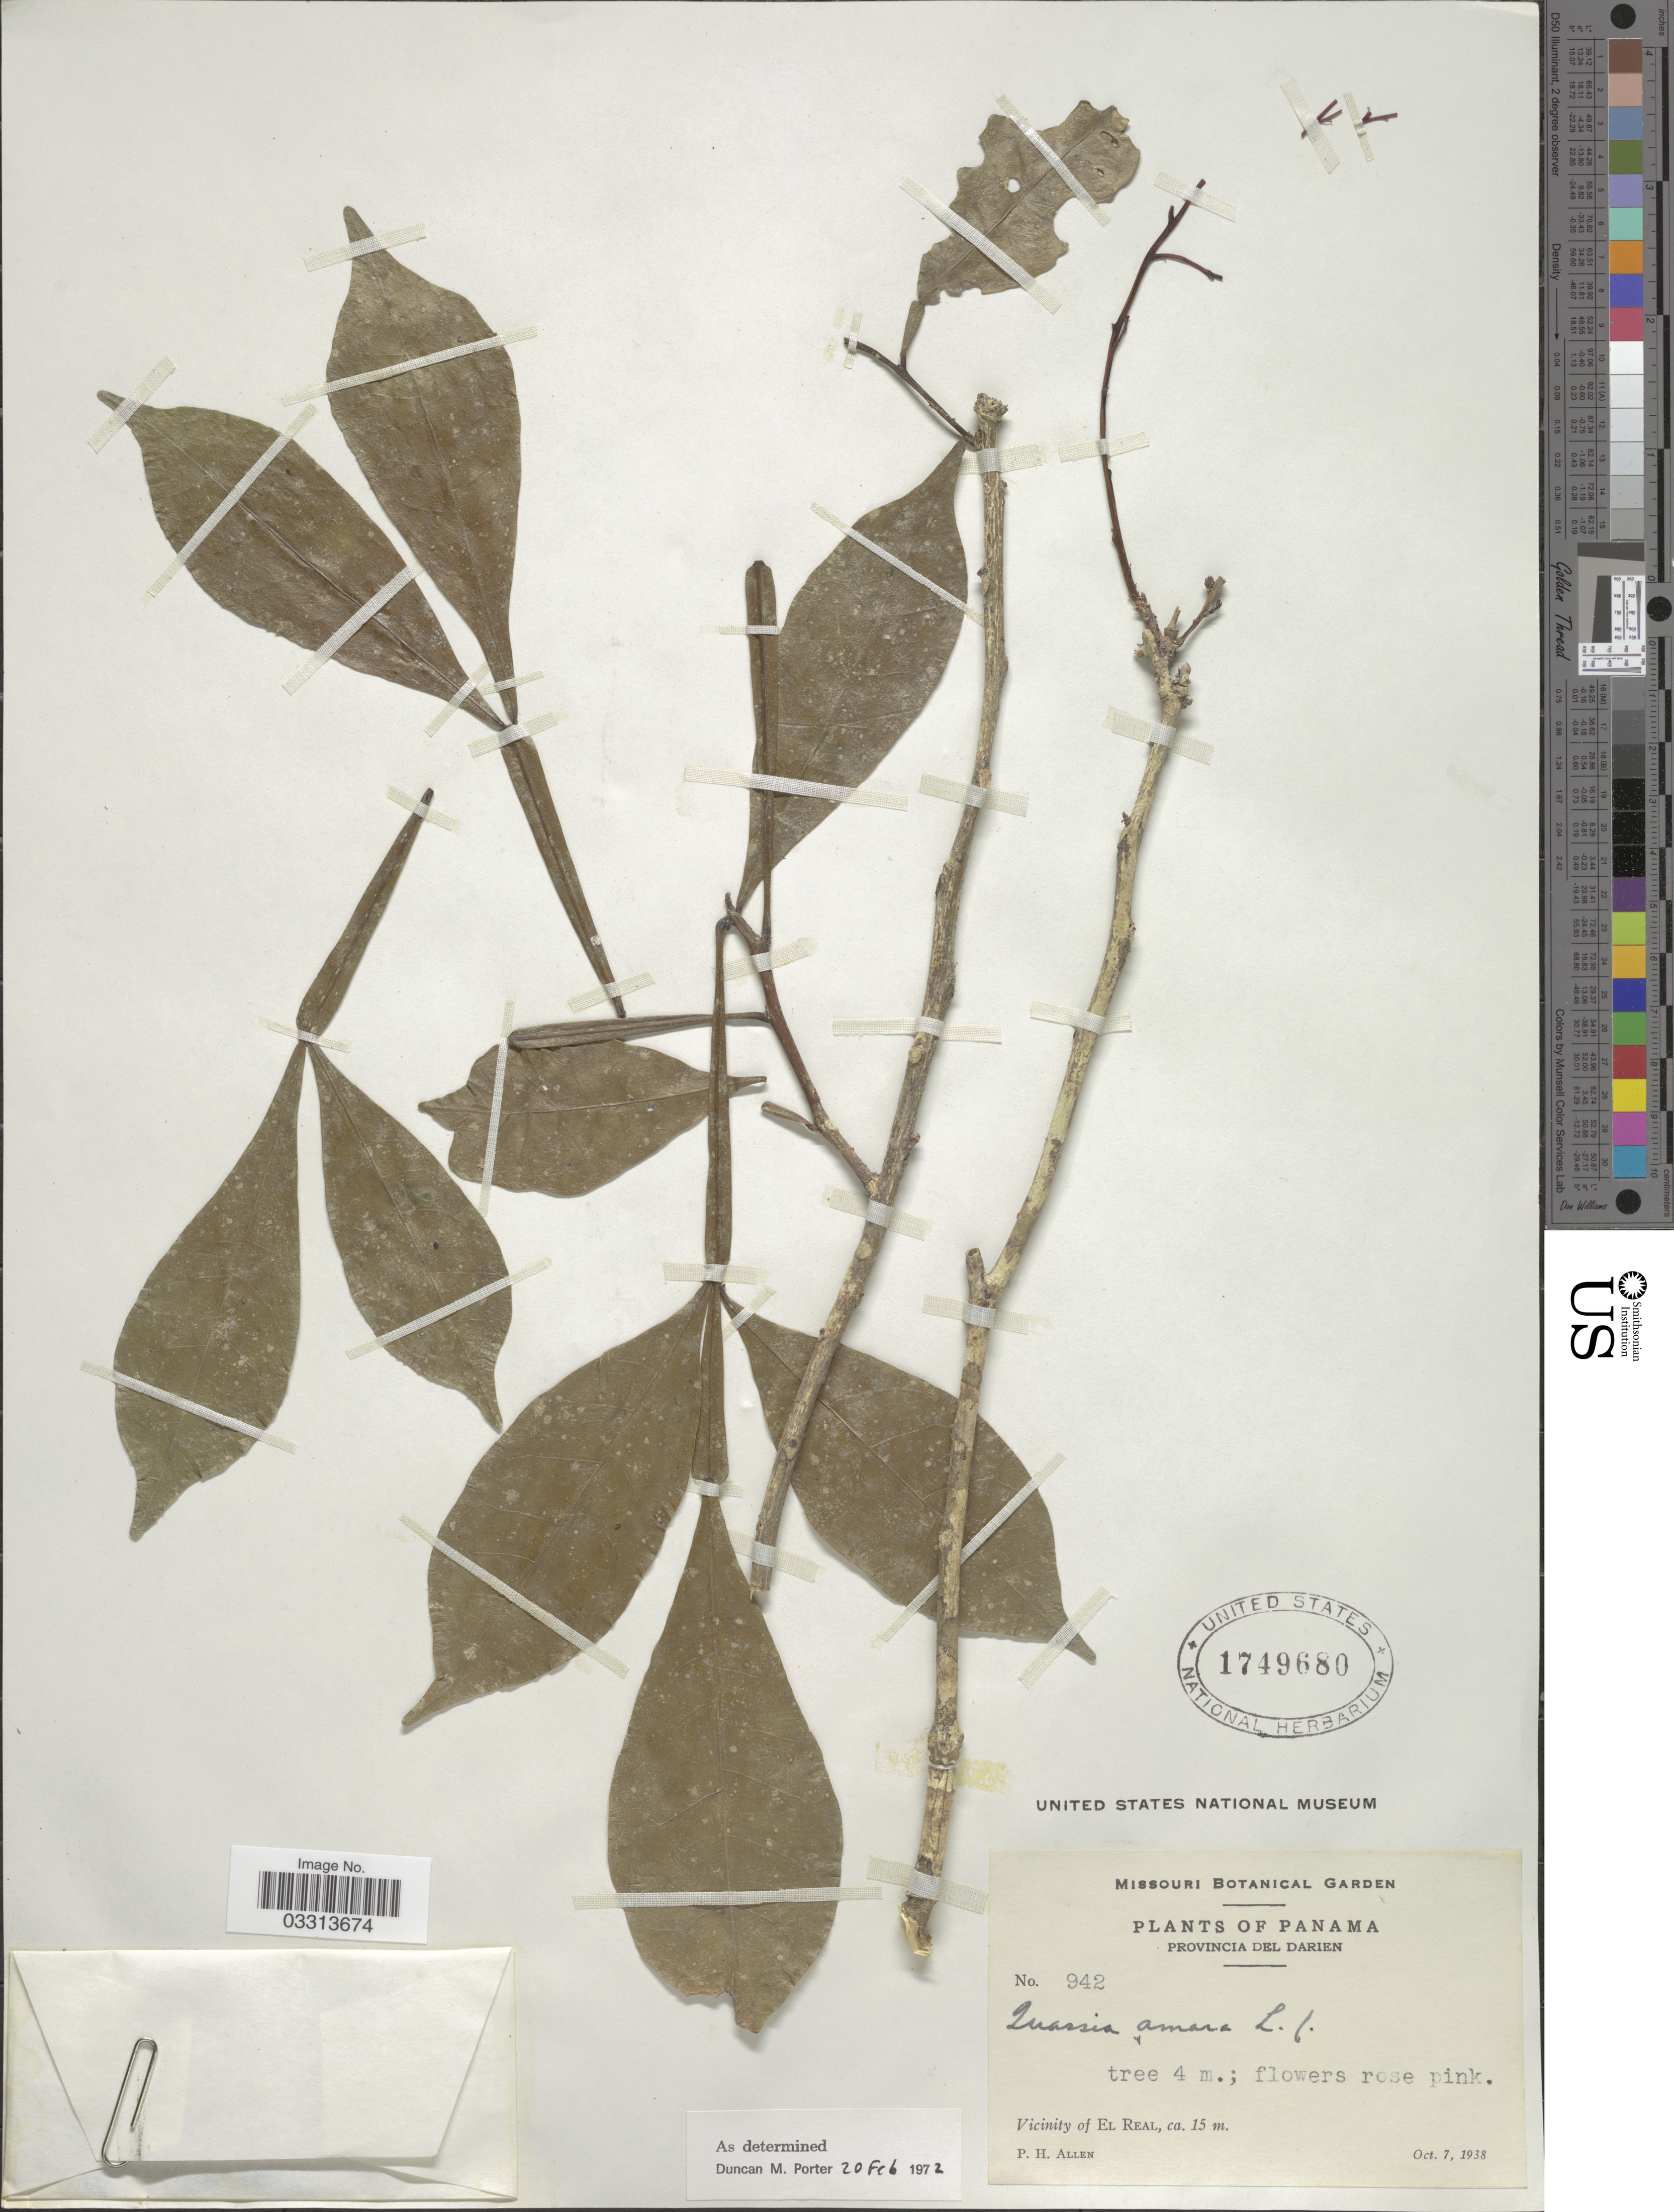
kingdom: Plantae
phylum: Tracheophyta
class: Magnoliopsida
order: Sapindales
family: Simaroubaceae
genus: Quassia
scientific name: Quassia amara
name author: L.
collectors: P. H. Allen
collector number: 942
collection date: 1938-10-07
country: Panama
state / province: Darién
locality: Provincia del Darien, Vicinity of El Real.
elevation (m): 15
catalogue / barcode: US 1749680